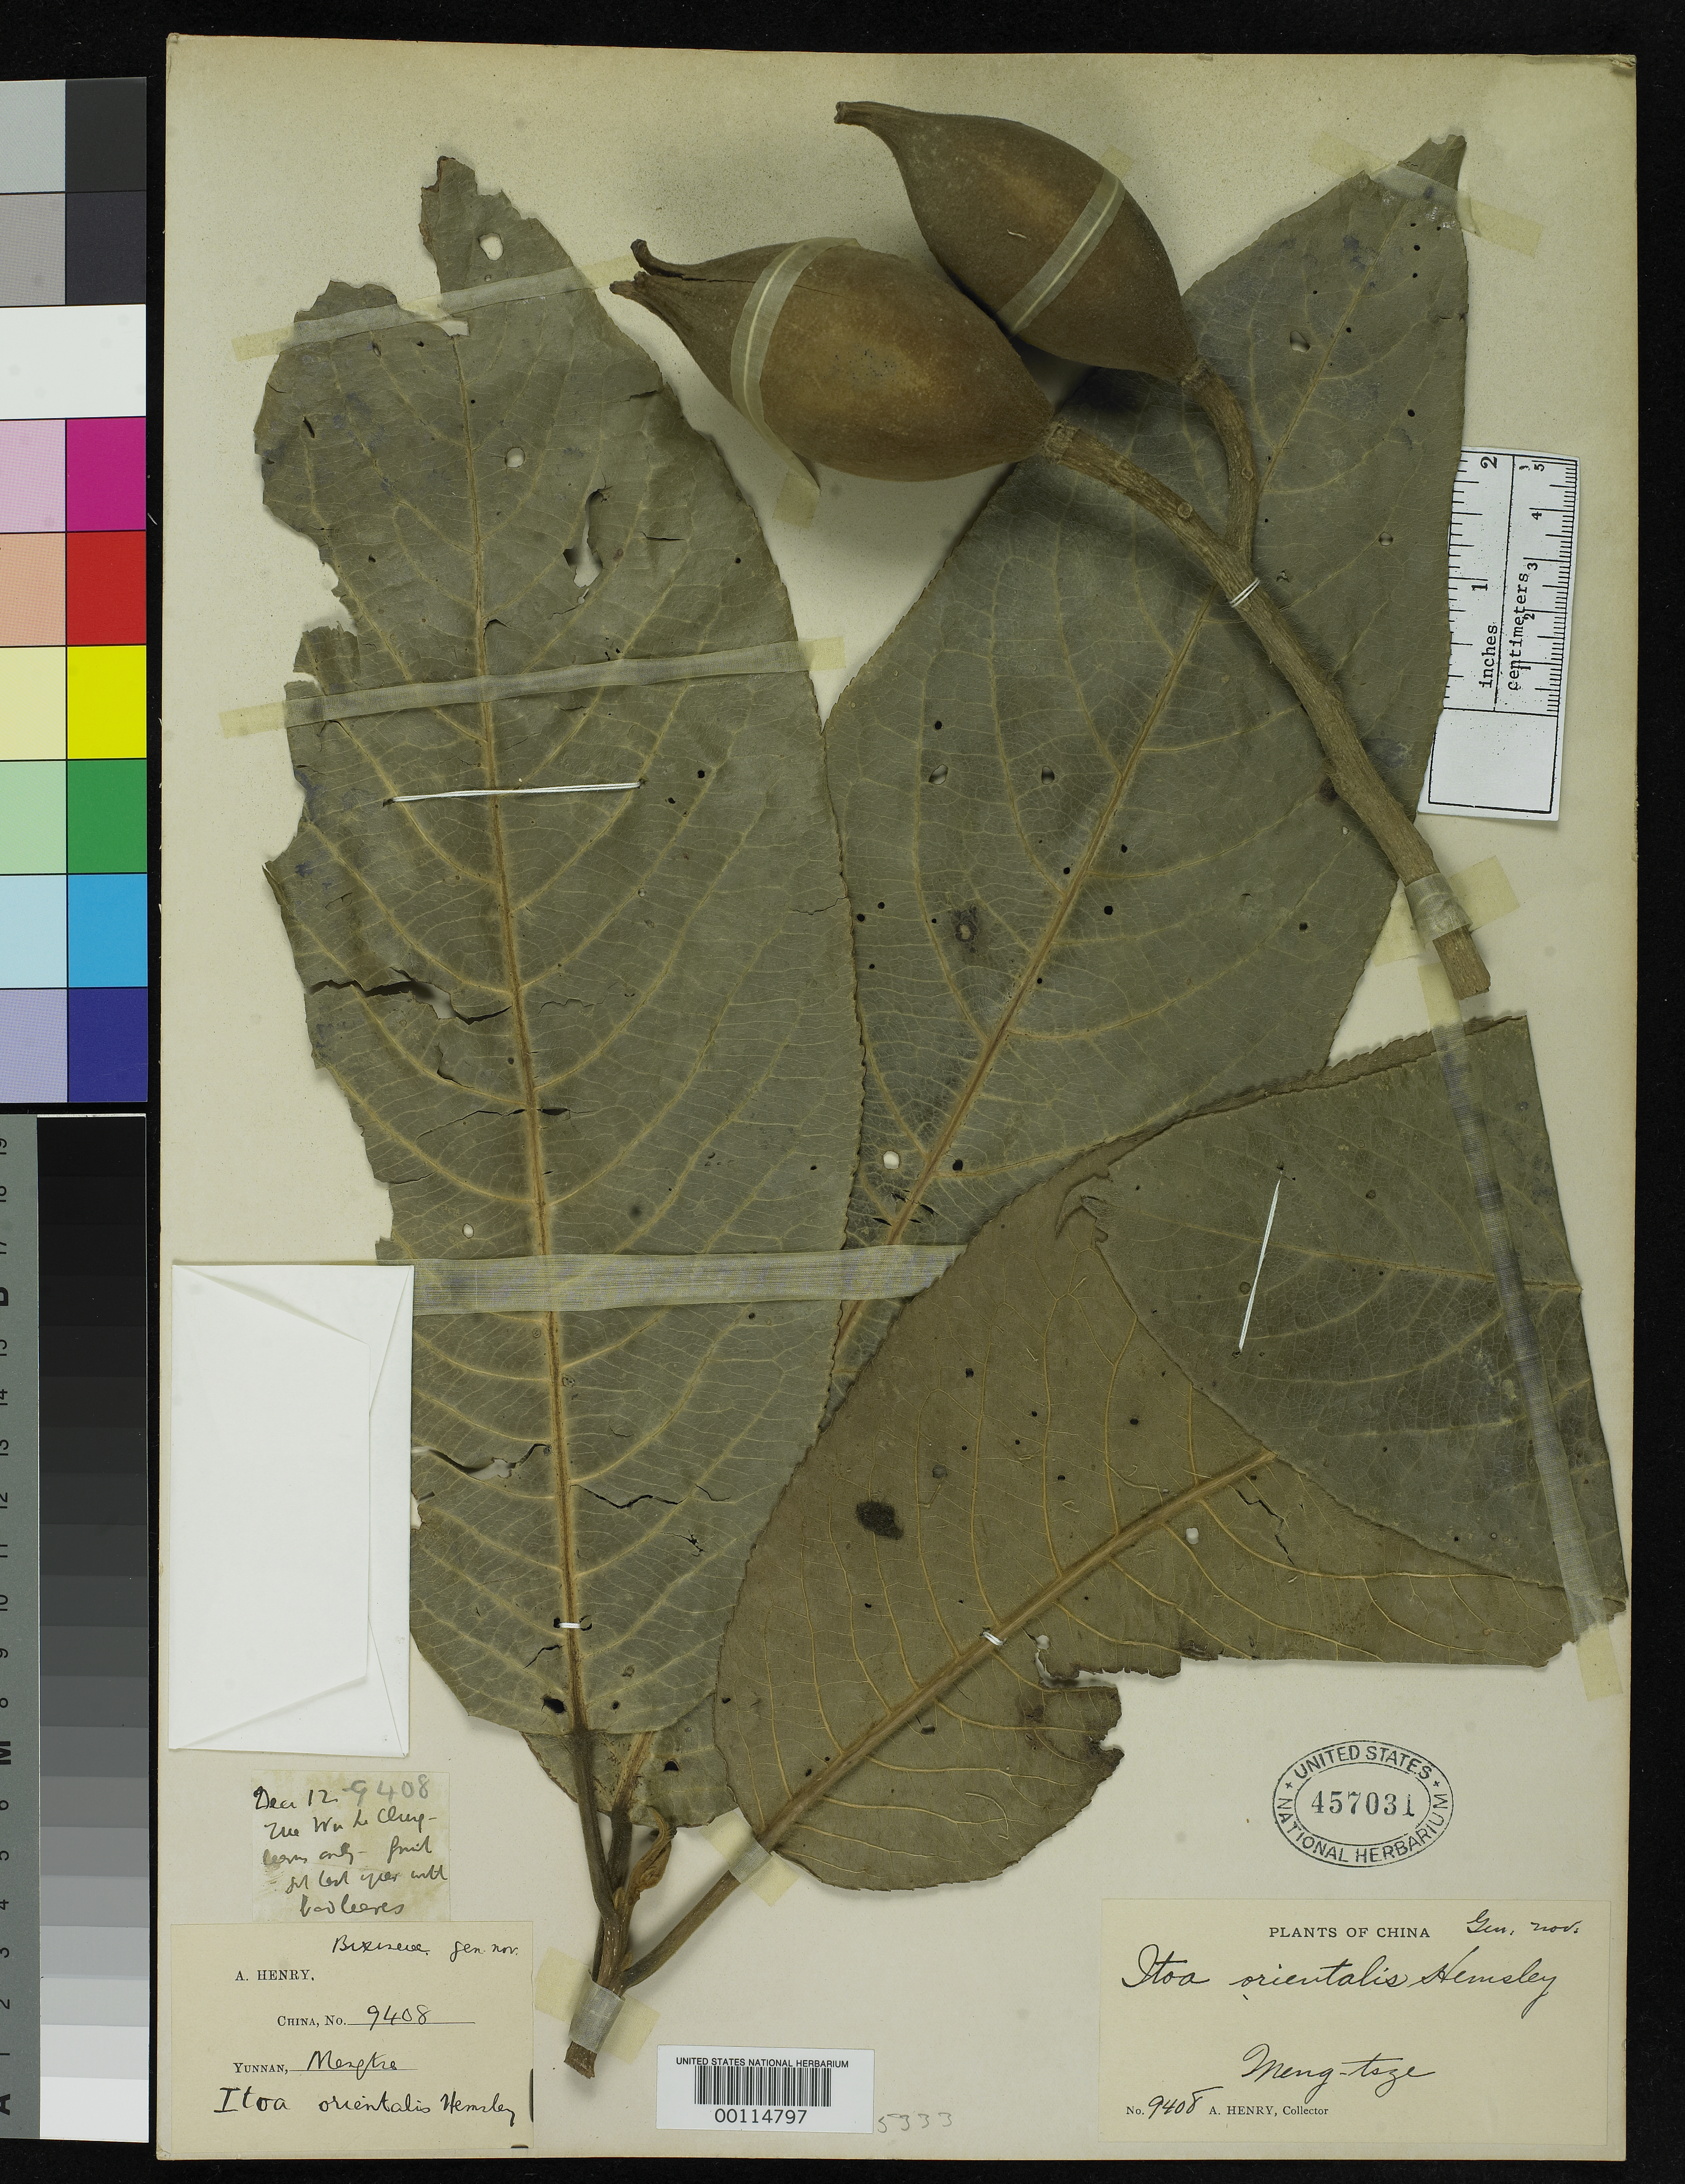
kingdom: Plantae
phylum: Tracheophyta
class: Magnoliopsida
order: Malpighiales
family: Salicaceae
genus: Itoa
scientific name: Itoa orientalis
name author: Hemsl.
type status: Isosyntype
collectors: A. Henry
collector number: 9408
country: China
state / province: Yunnan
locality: Meng-tsze.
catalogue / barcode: US 457031